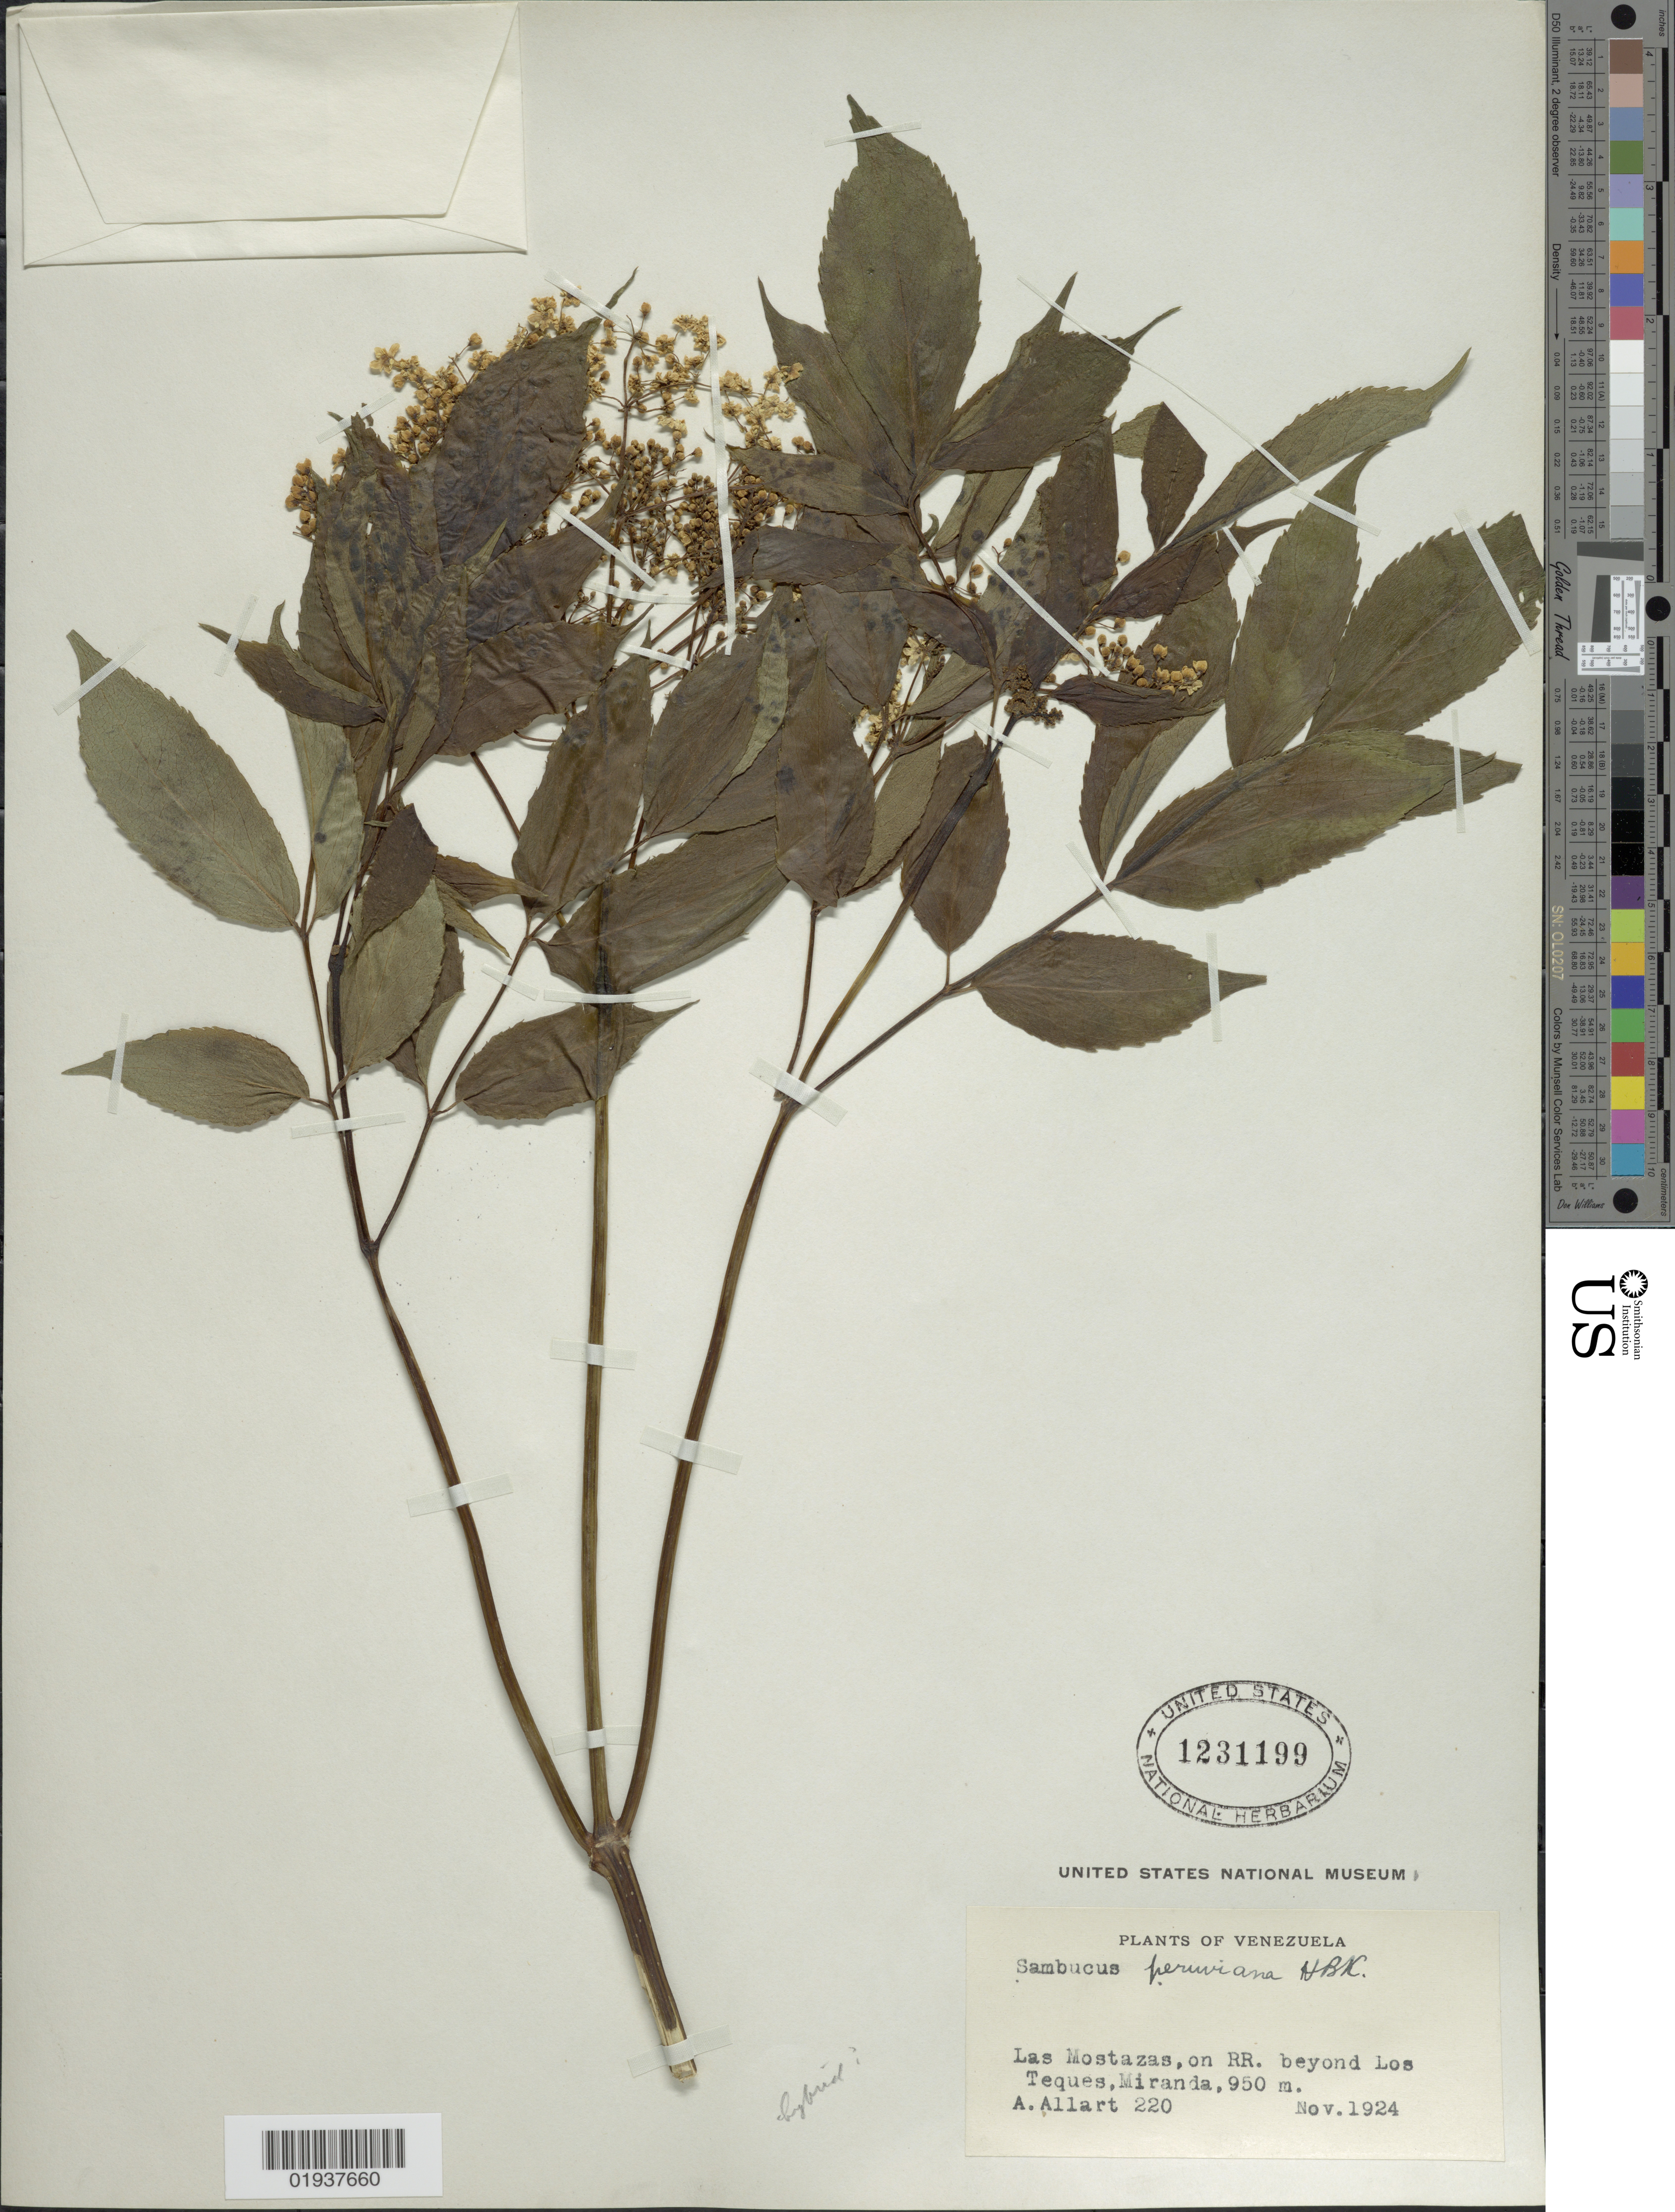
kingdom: Plantae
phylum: Tracheophyta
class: Magnoliopsida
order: Dipsacales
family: Viburnaceae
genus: Sambucus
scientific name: Sambucus canadensis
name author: L.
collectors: A. Allart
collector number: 220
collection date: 1924-11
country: Venezuela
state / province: Miranda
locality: Las Mostazas, on RR. beyond Los Teques.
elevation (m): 950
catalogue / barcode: US 1231199